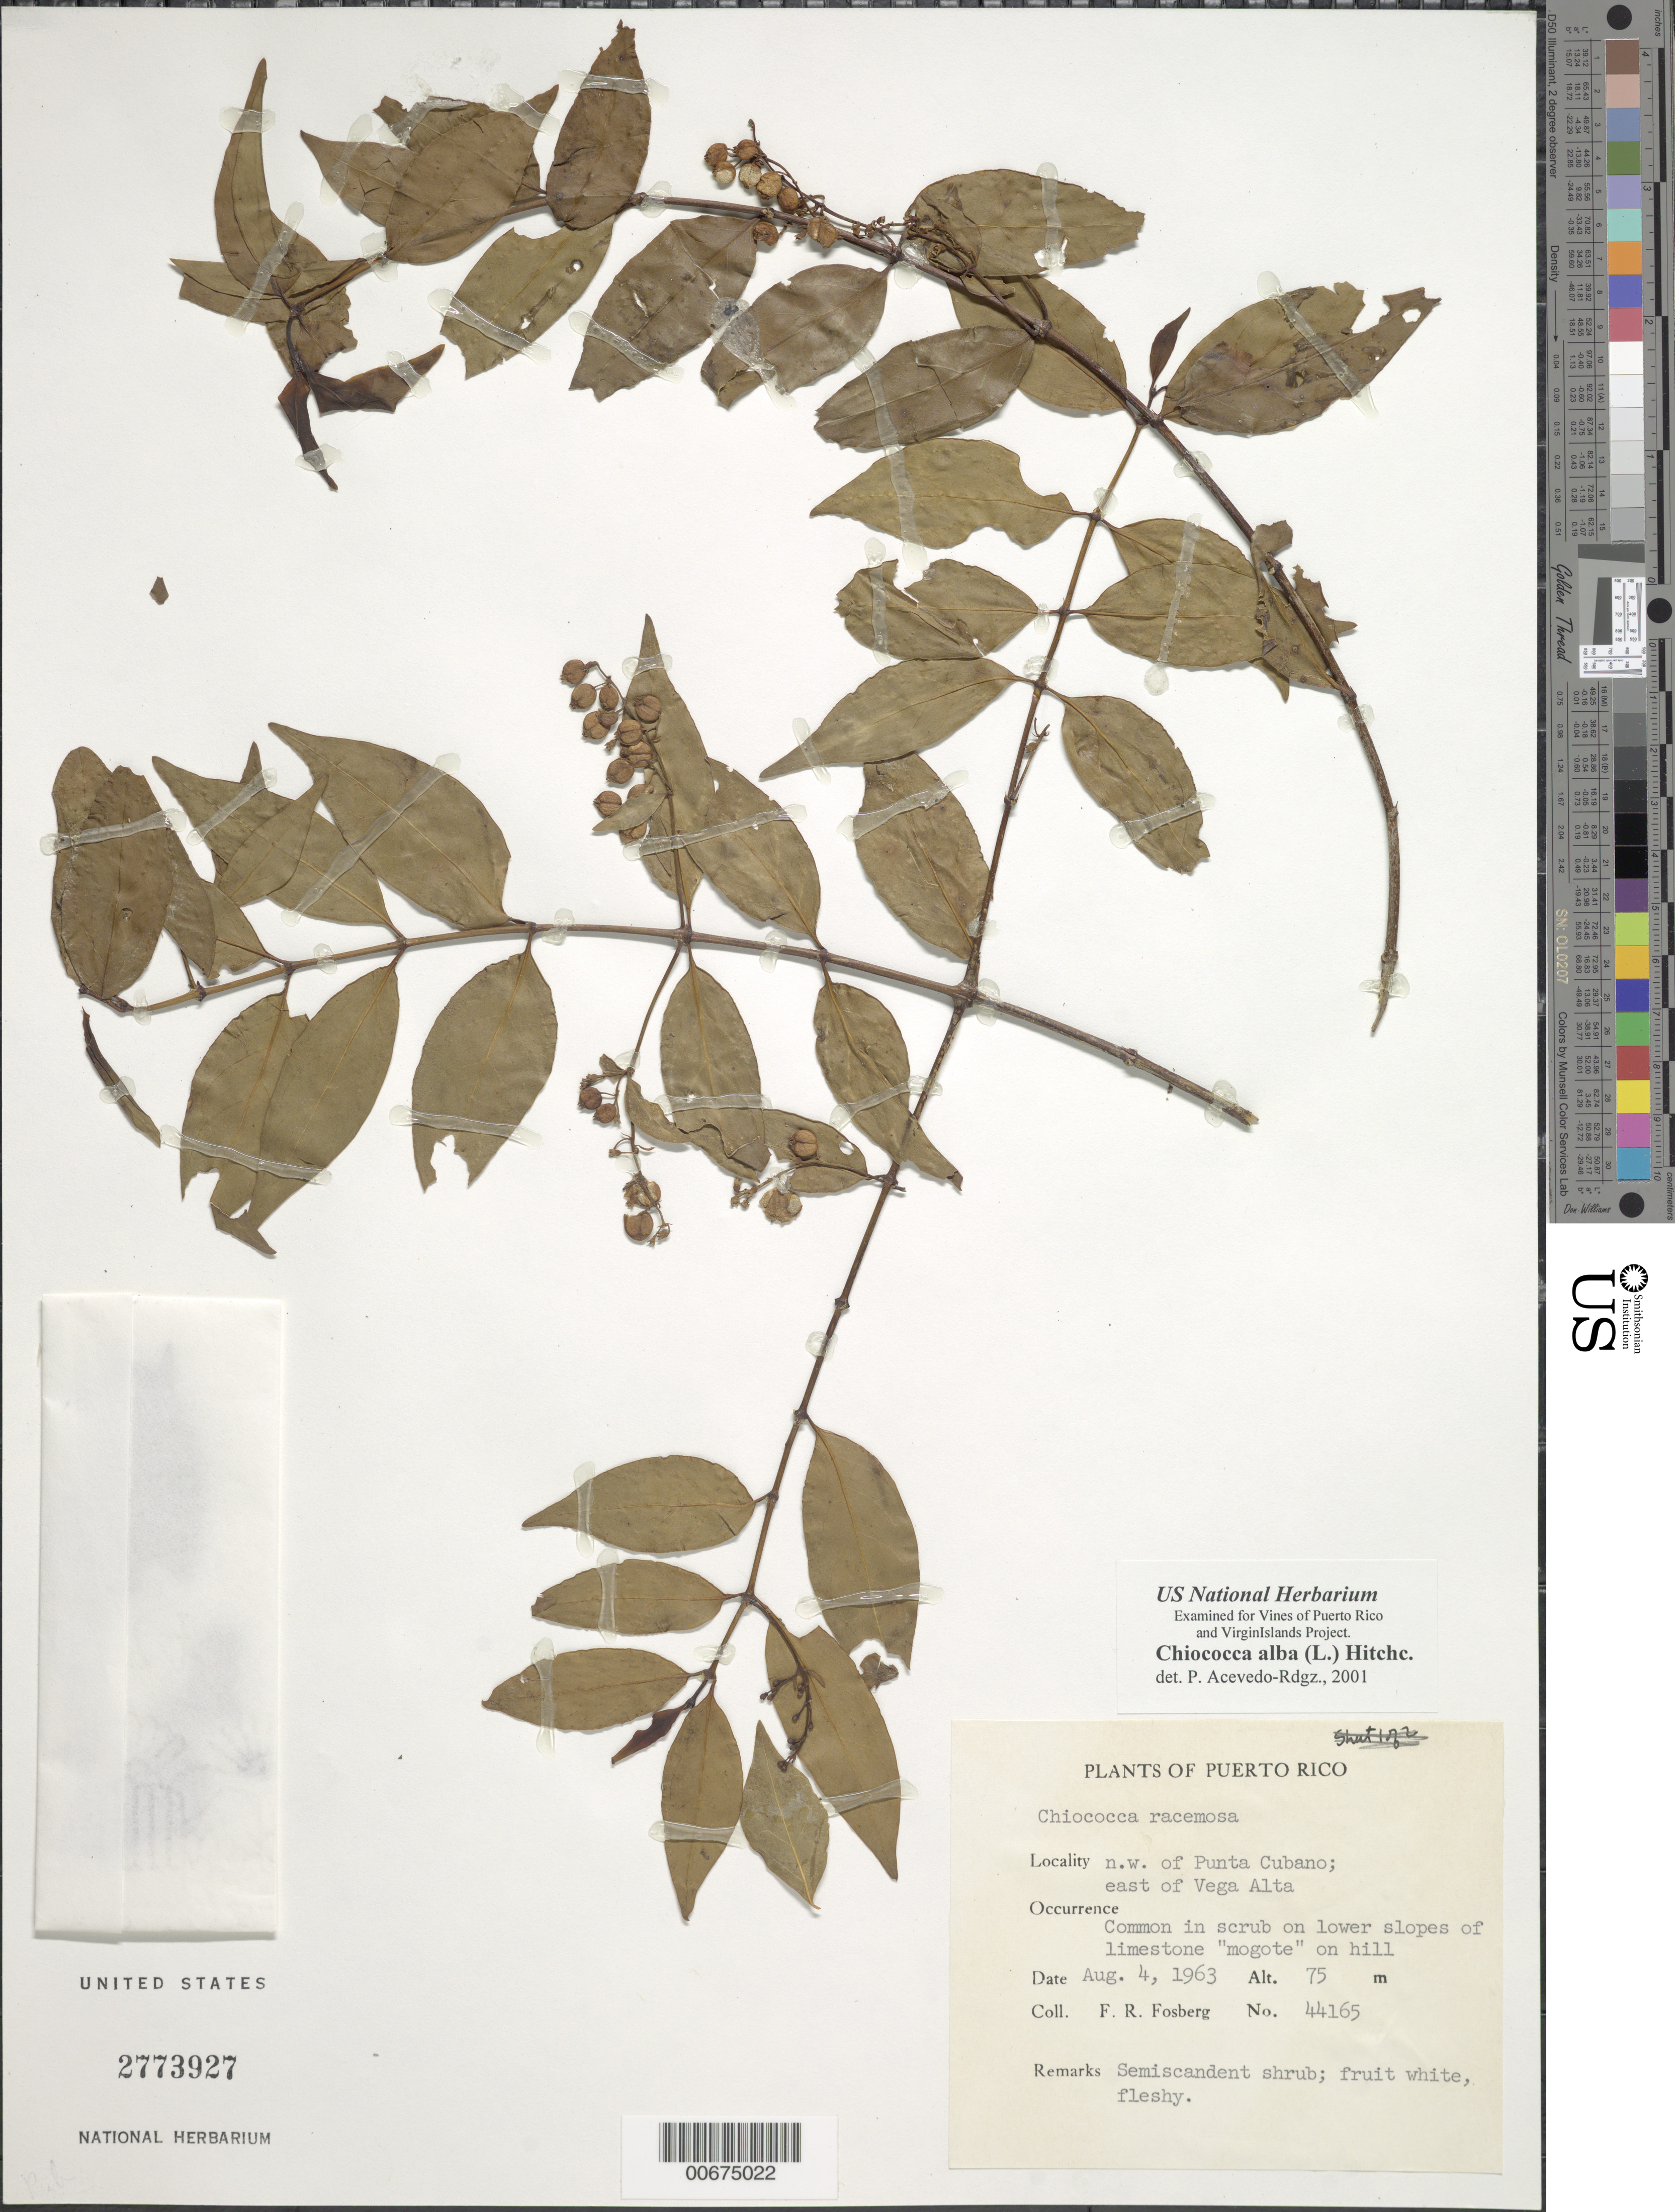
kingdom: Plantae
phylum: Tracheophyta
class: Magnoliopsida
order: Gentianales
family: Rubiaceae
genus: Chiococca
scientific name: Chiococca alba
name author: (L.) Hitchc.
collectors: F. R. Fosberg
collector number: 44165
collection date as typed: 04 Aug 1963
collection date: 1963-08-04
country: Puerto Rico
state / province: Vega Alta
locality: NW of Punta Cubano, E of Vega Alta. In scrub on lower slopes of limestone "mogote" on hill.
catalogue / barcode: US 2773927